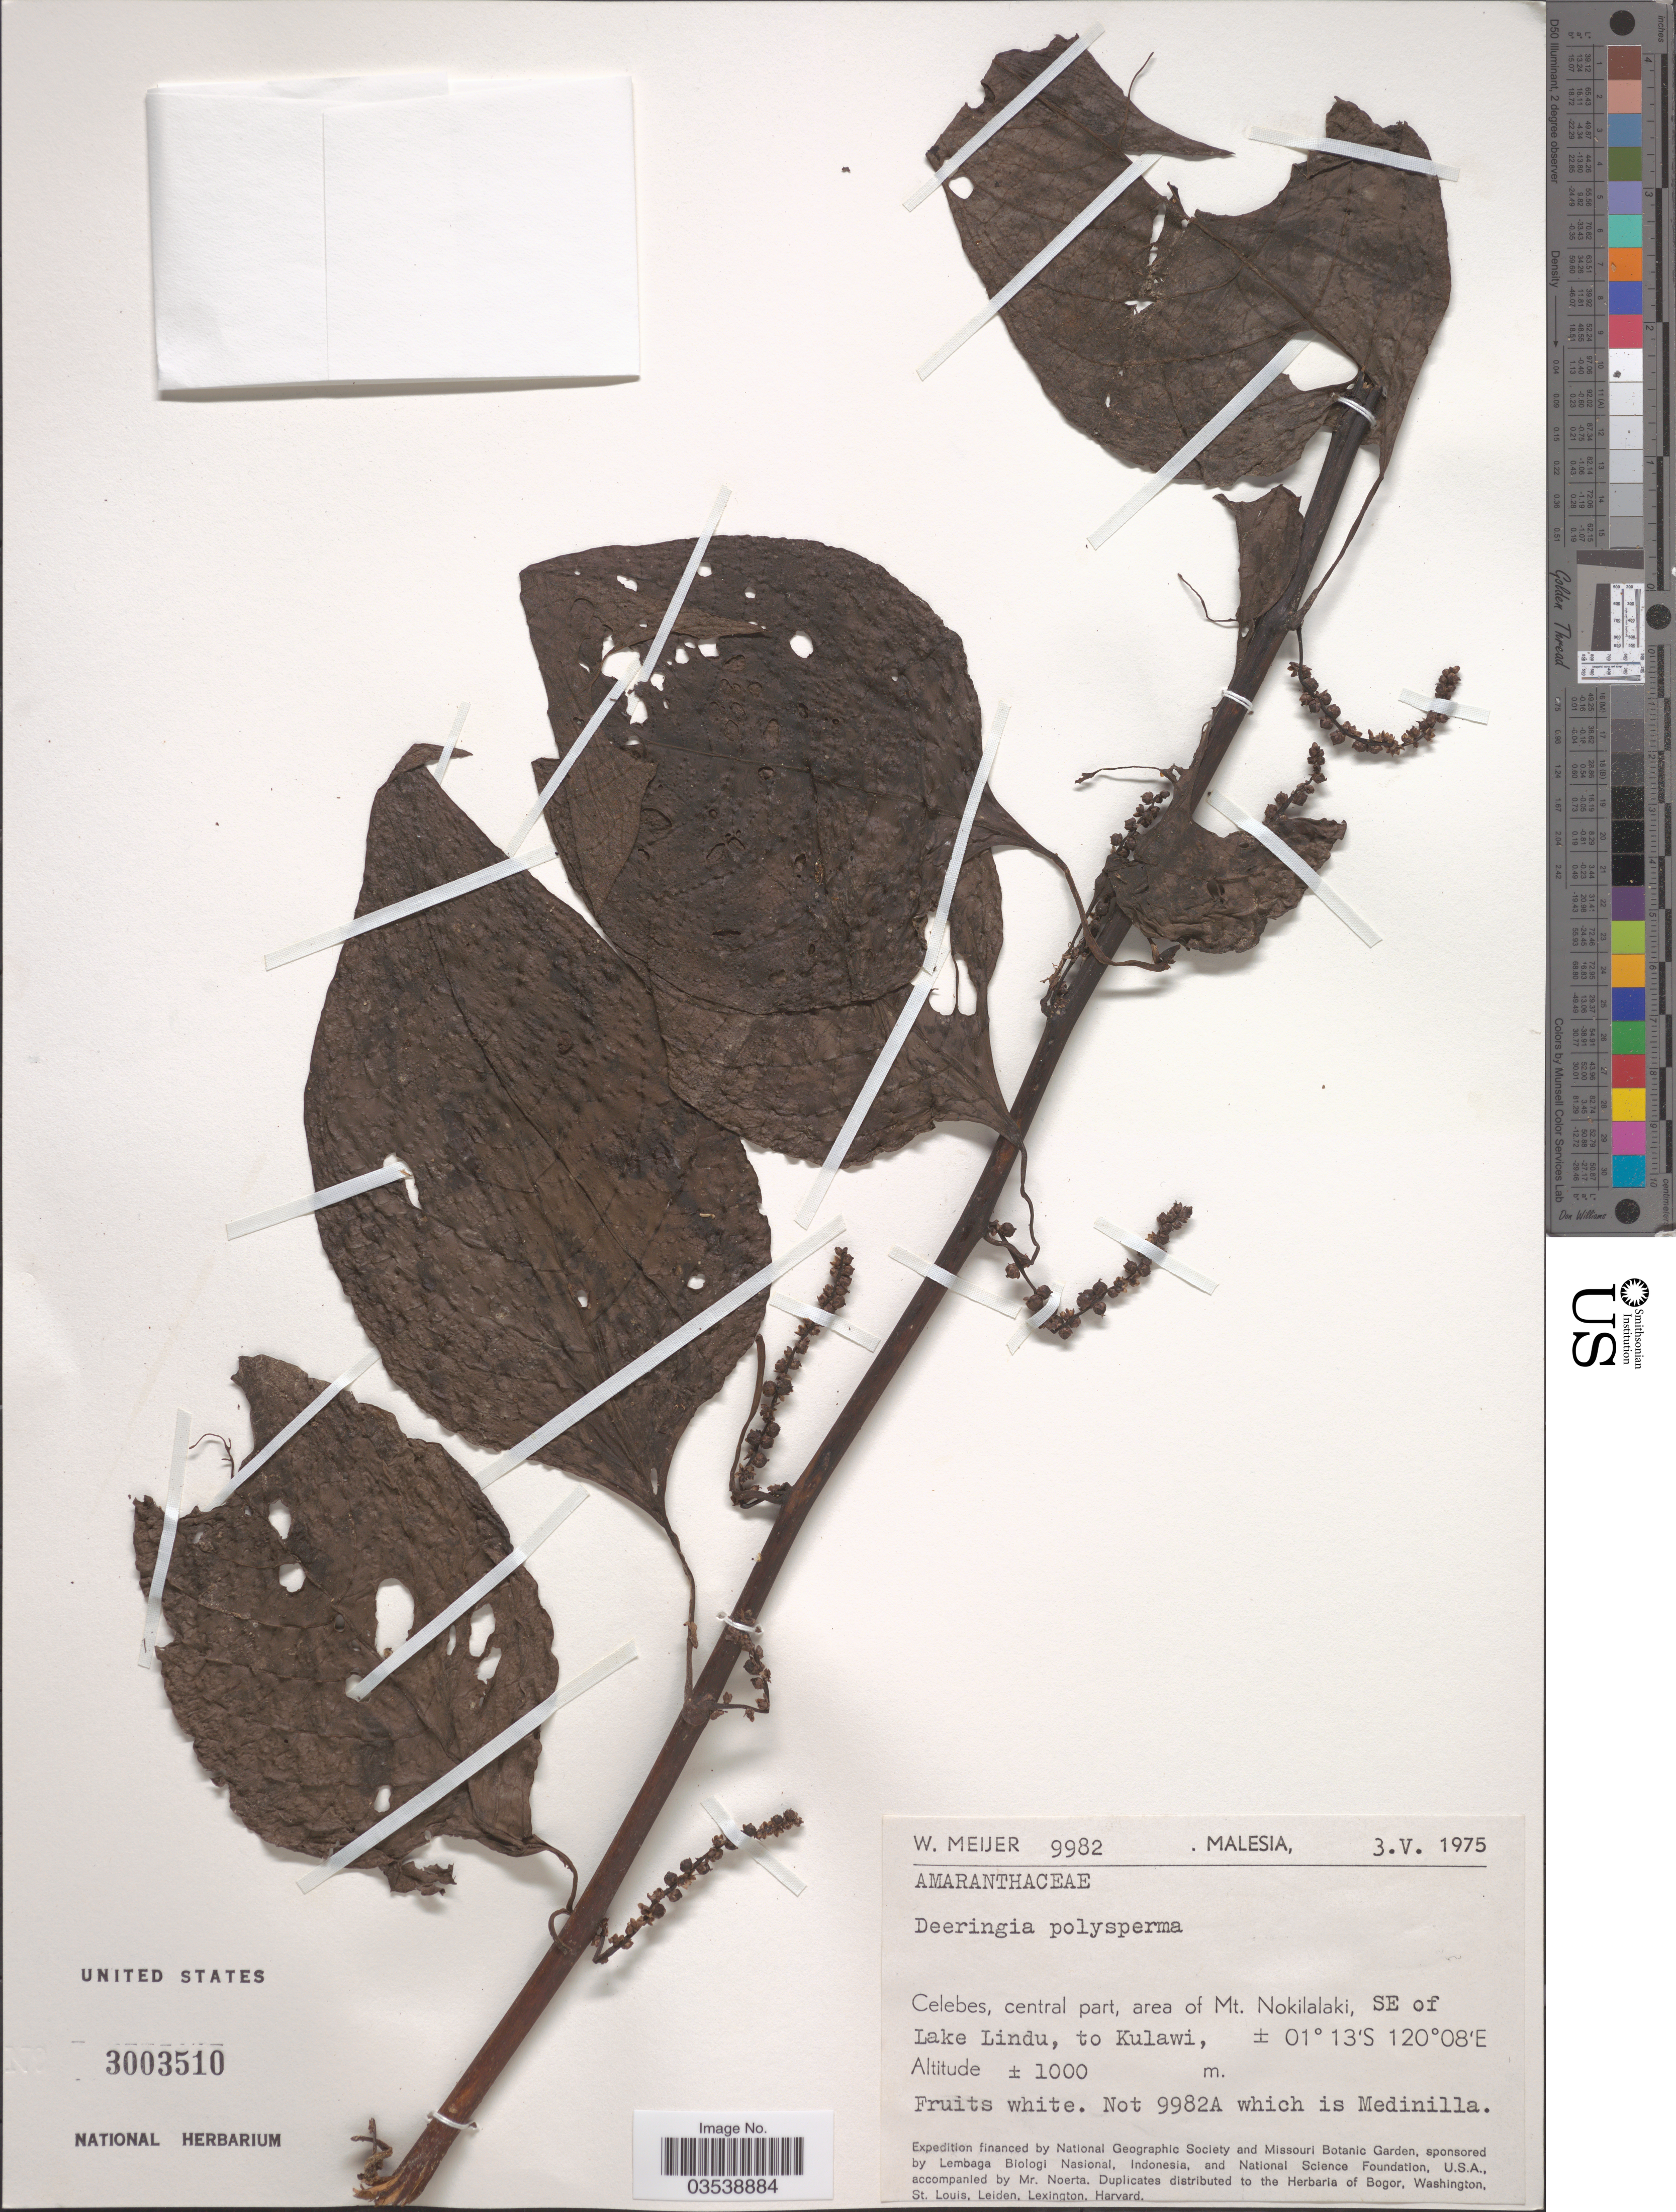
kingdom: Plantae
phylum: Tracheophyta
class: Magnoliopsida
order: Caryophyllales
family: Amaranthaceae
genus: Deeringia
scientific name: Deeringia polysperma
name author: (Roxb.) Moq.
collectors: W. Meijer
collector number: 9982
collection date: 1975-05-03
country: Malaysia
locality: Celebes, central part, area of Mt. Nokilalaki, SE of Lake Lindu, to Kulawi.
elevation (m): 1000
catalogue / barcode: US 3003510